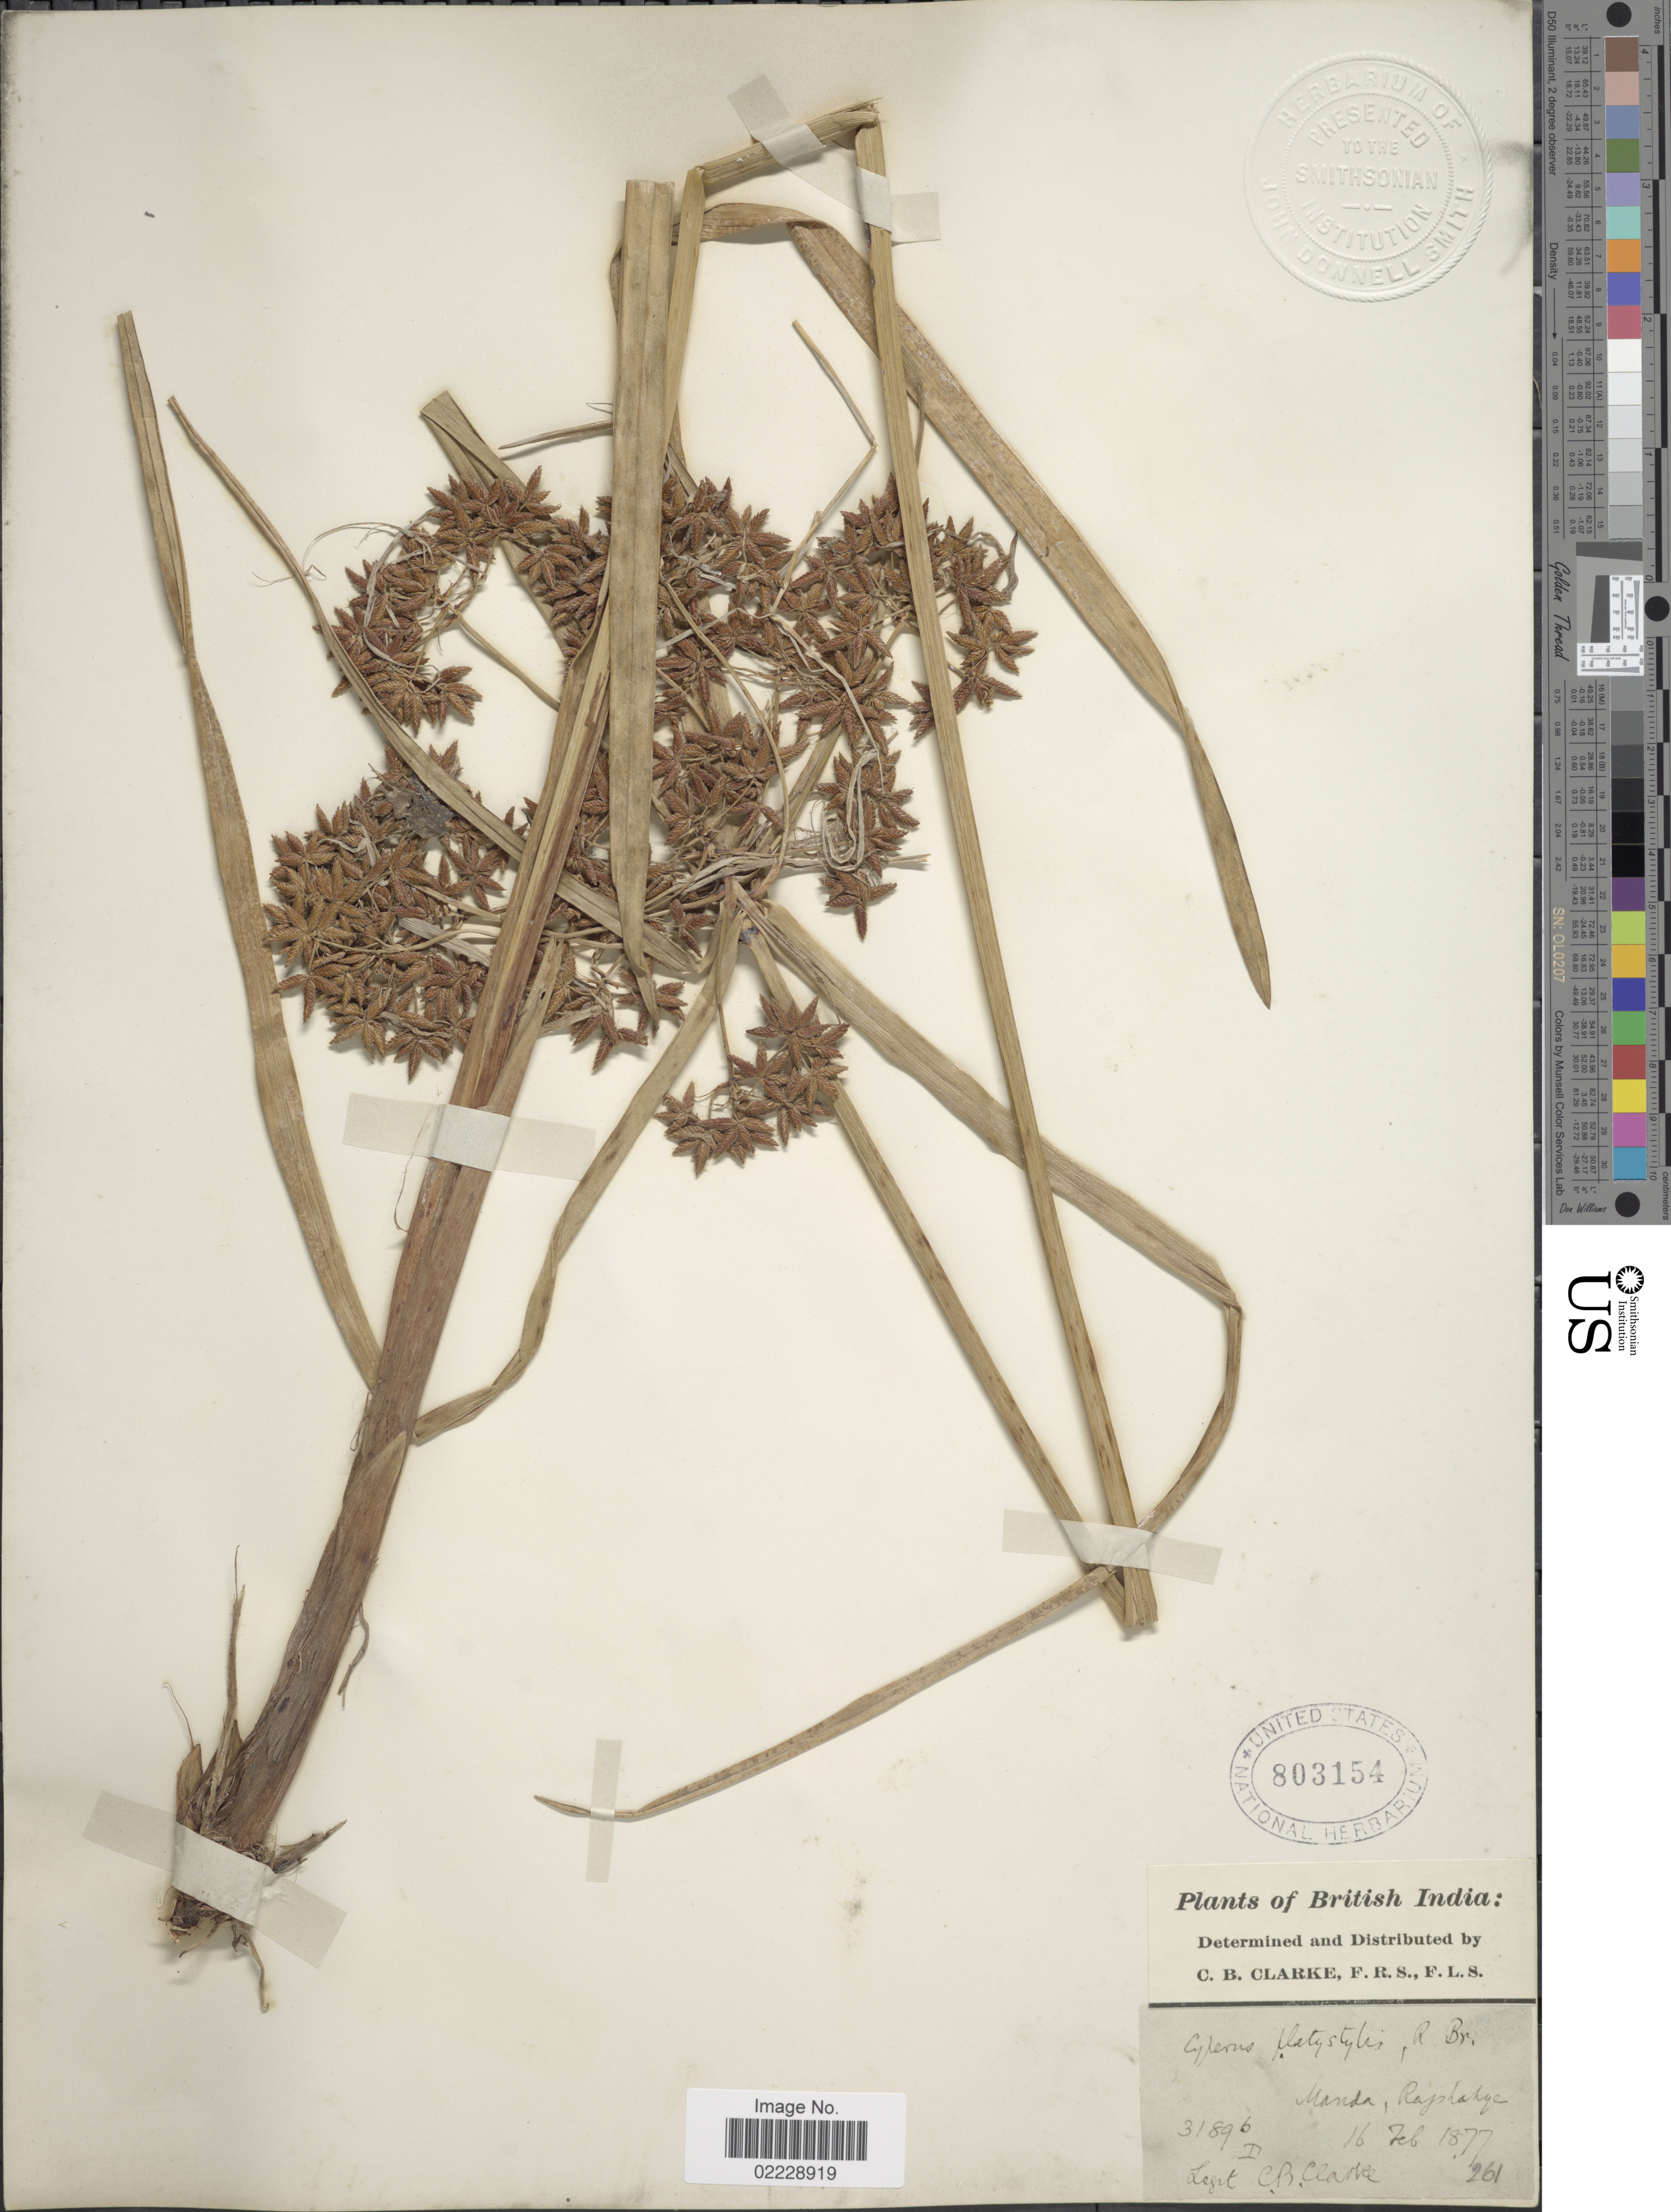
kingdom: Plantae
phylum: Tracheophyta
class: Liliopsida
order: Poales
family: Cyperaceae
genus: Cyperus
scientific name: Cyperus platystylis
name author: R. Br.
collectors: C. B. Clarke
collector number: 31896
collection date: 1877-02-16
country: India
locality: British India. Manda, Rajshahye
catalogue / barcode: US 803154